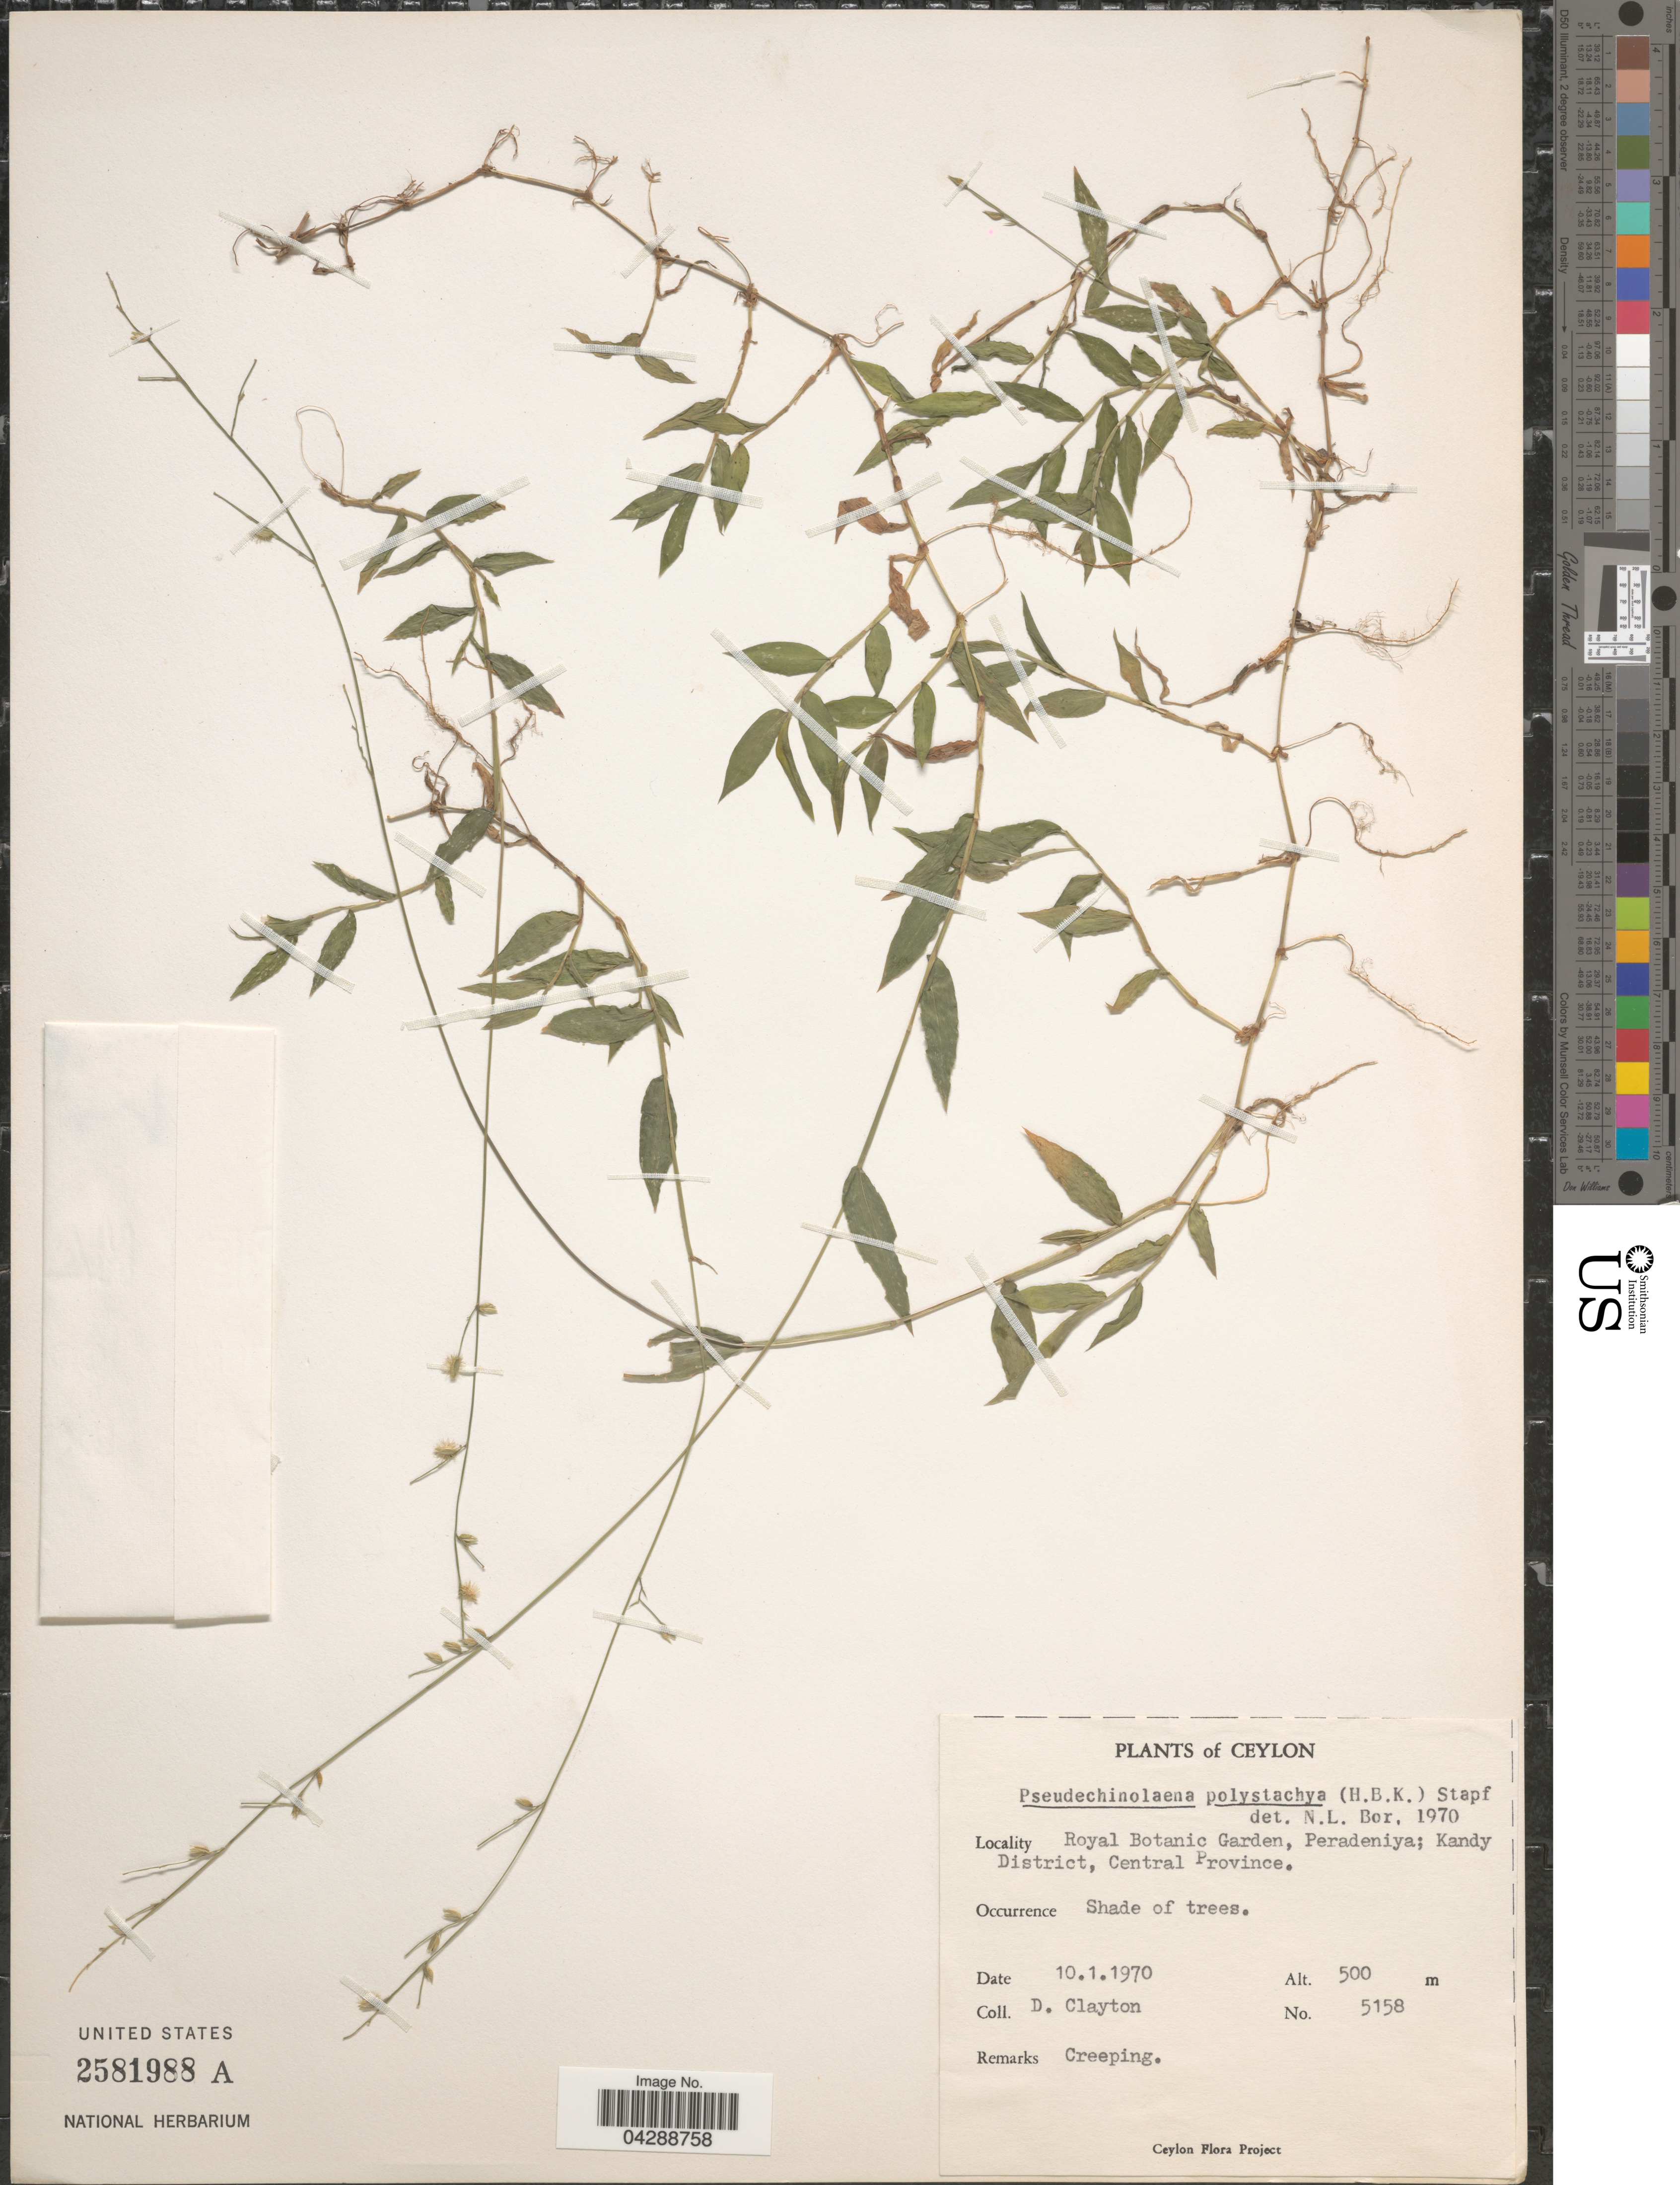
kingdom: Plantae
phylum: Tracheophyta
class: Liliopsida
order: Poales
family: Poaceae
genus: Pseudechinolaena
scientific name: Pseudechinolaena polystachya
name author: (Kunth) Stapf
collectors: D. Clayton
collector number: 5158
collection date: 1970-01-10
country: Sri Lanka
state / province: Central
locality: Ceylon. Royal Botanic Garden, Peradeniya; Kandy District.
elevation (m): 500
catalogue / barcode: US 2581988A